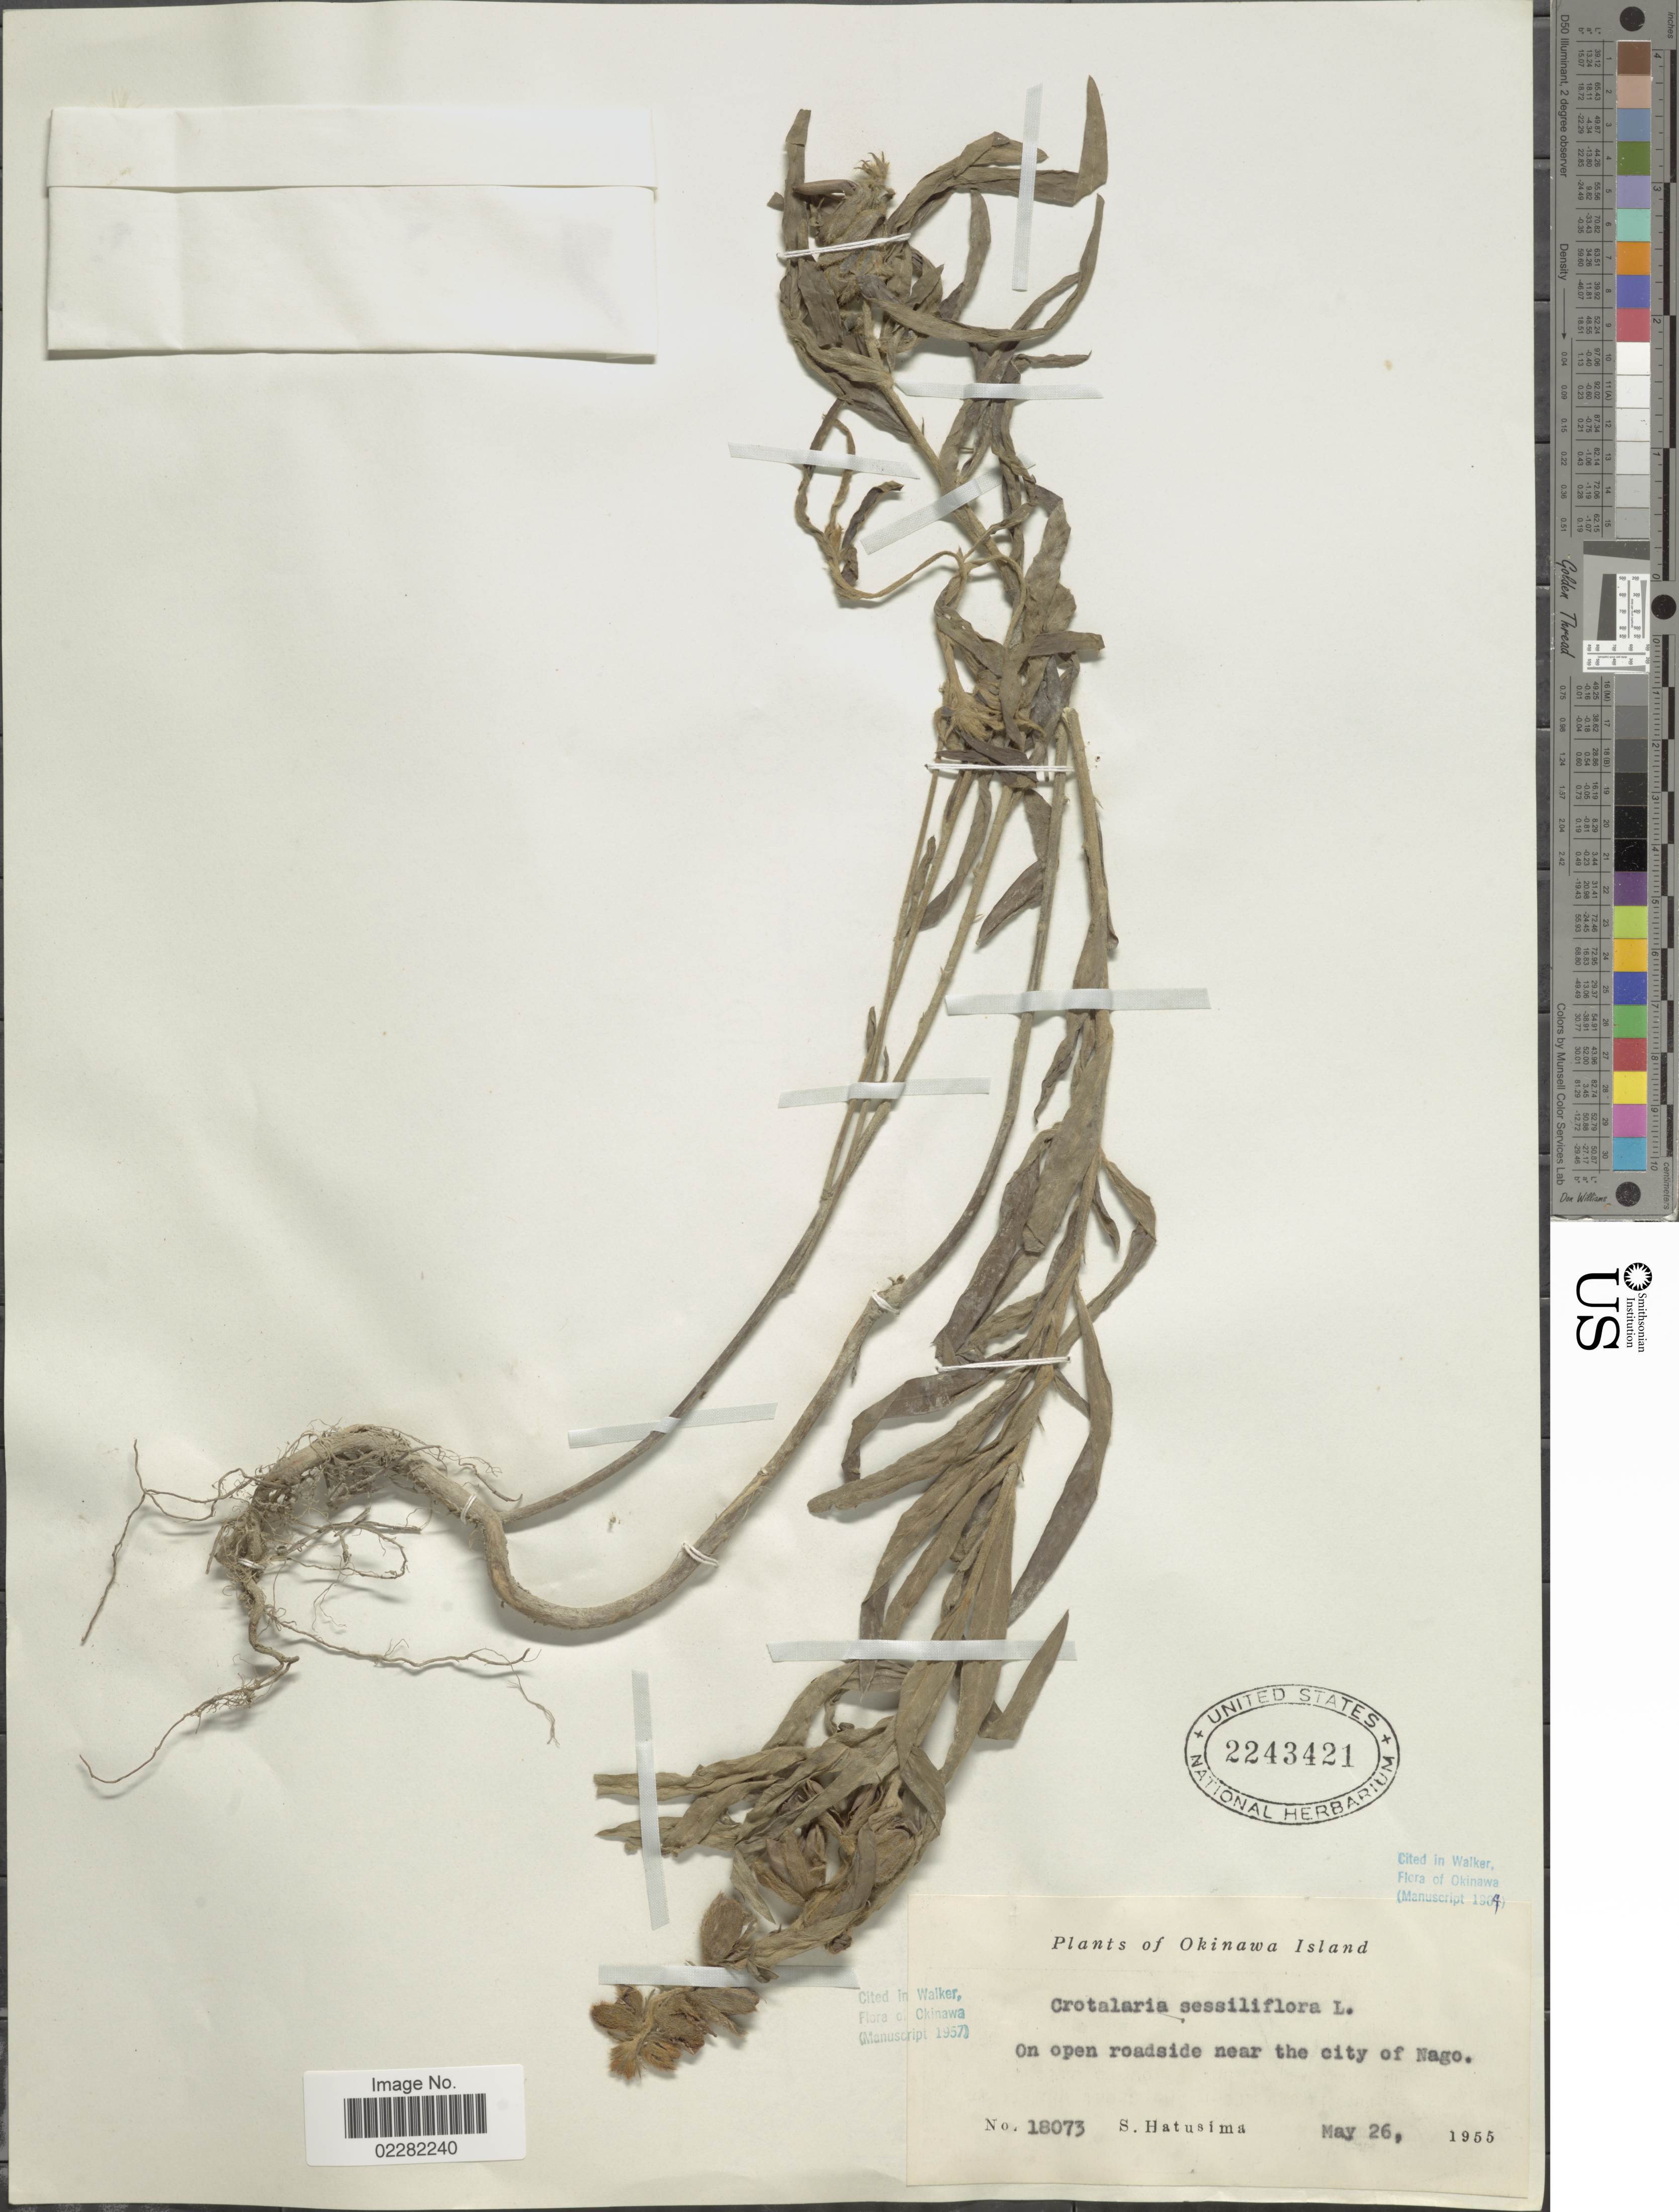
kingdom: Plantae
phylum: Tracheophyta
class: Magnoliopsida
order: Fabales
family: Fabaceae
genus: Crotalaria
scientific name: Crotalaria sessilifolia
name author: L.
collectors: S. Hatusima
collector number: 18073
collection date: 1955-05-26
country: Japan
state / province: Okinawa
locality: Near the city of Nago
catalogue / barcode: US 2243421